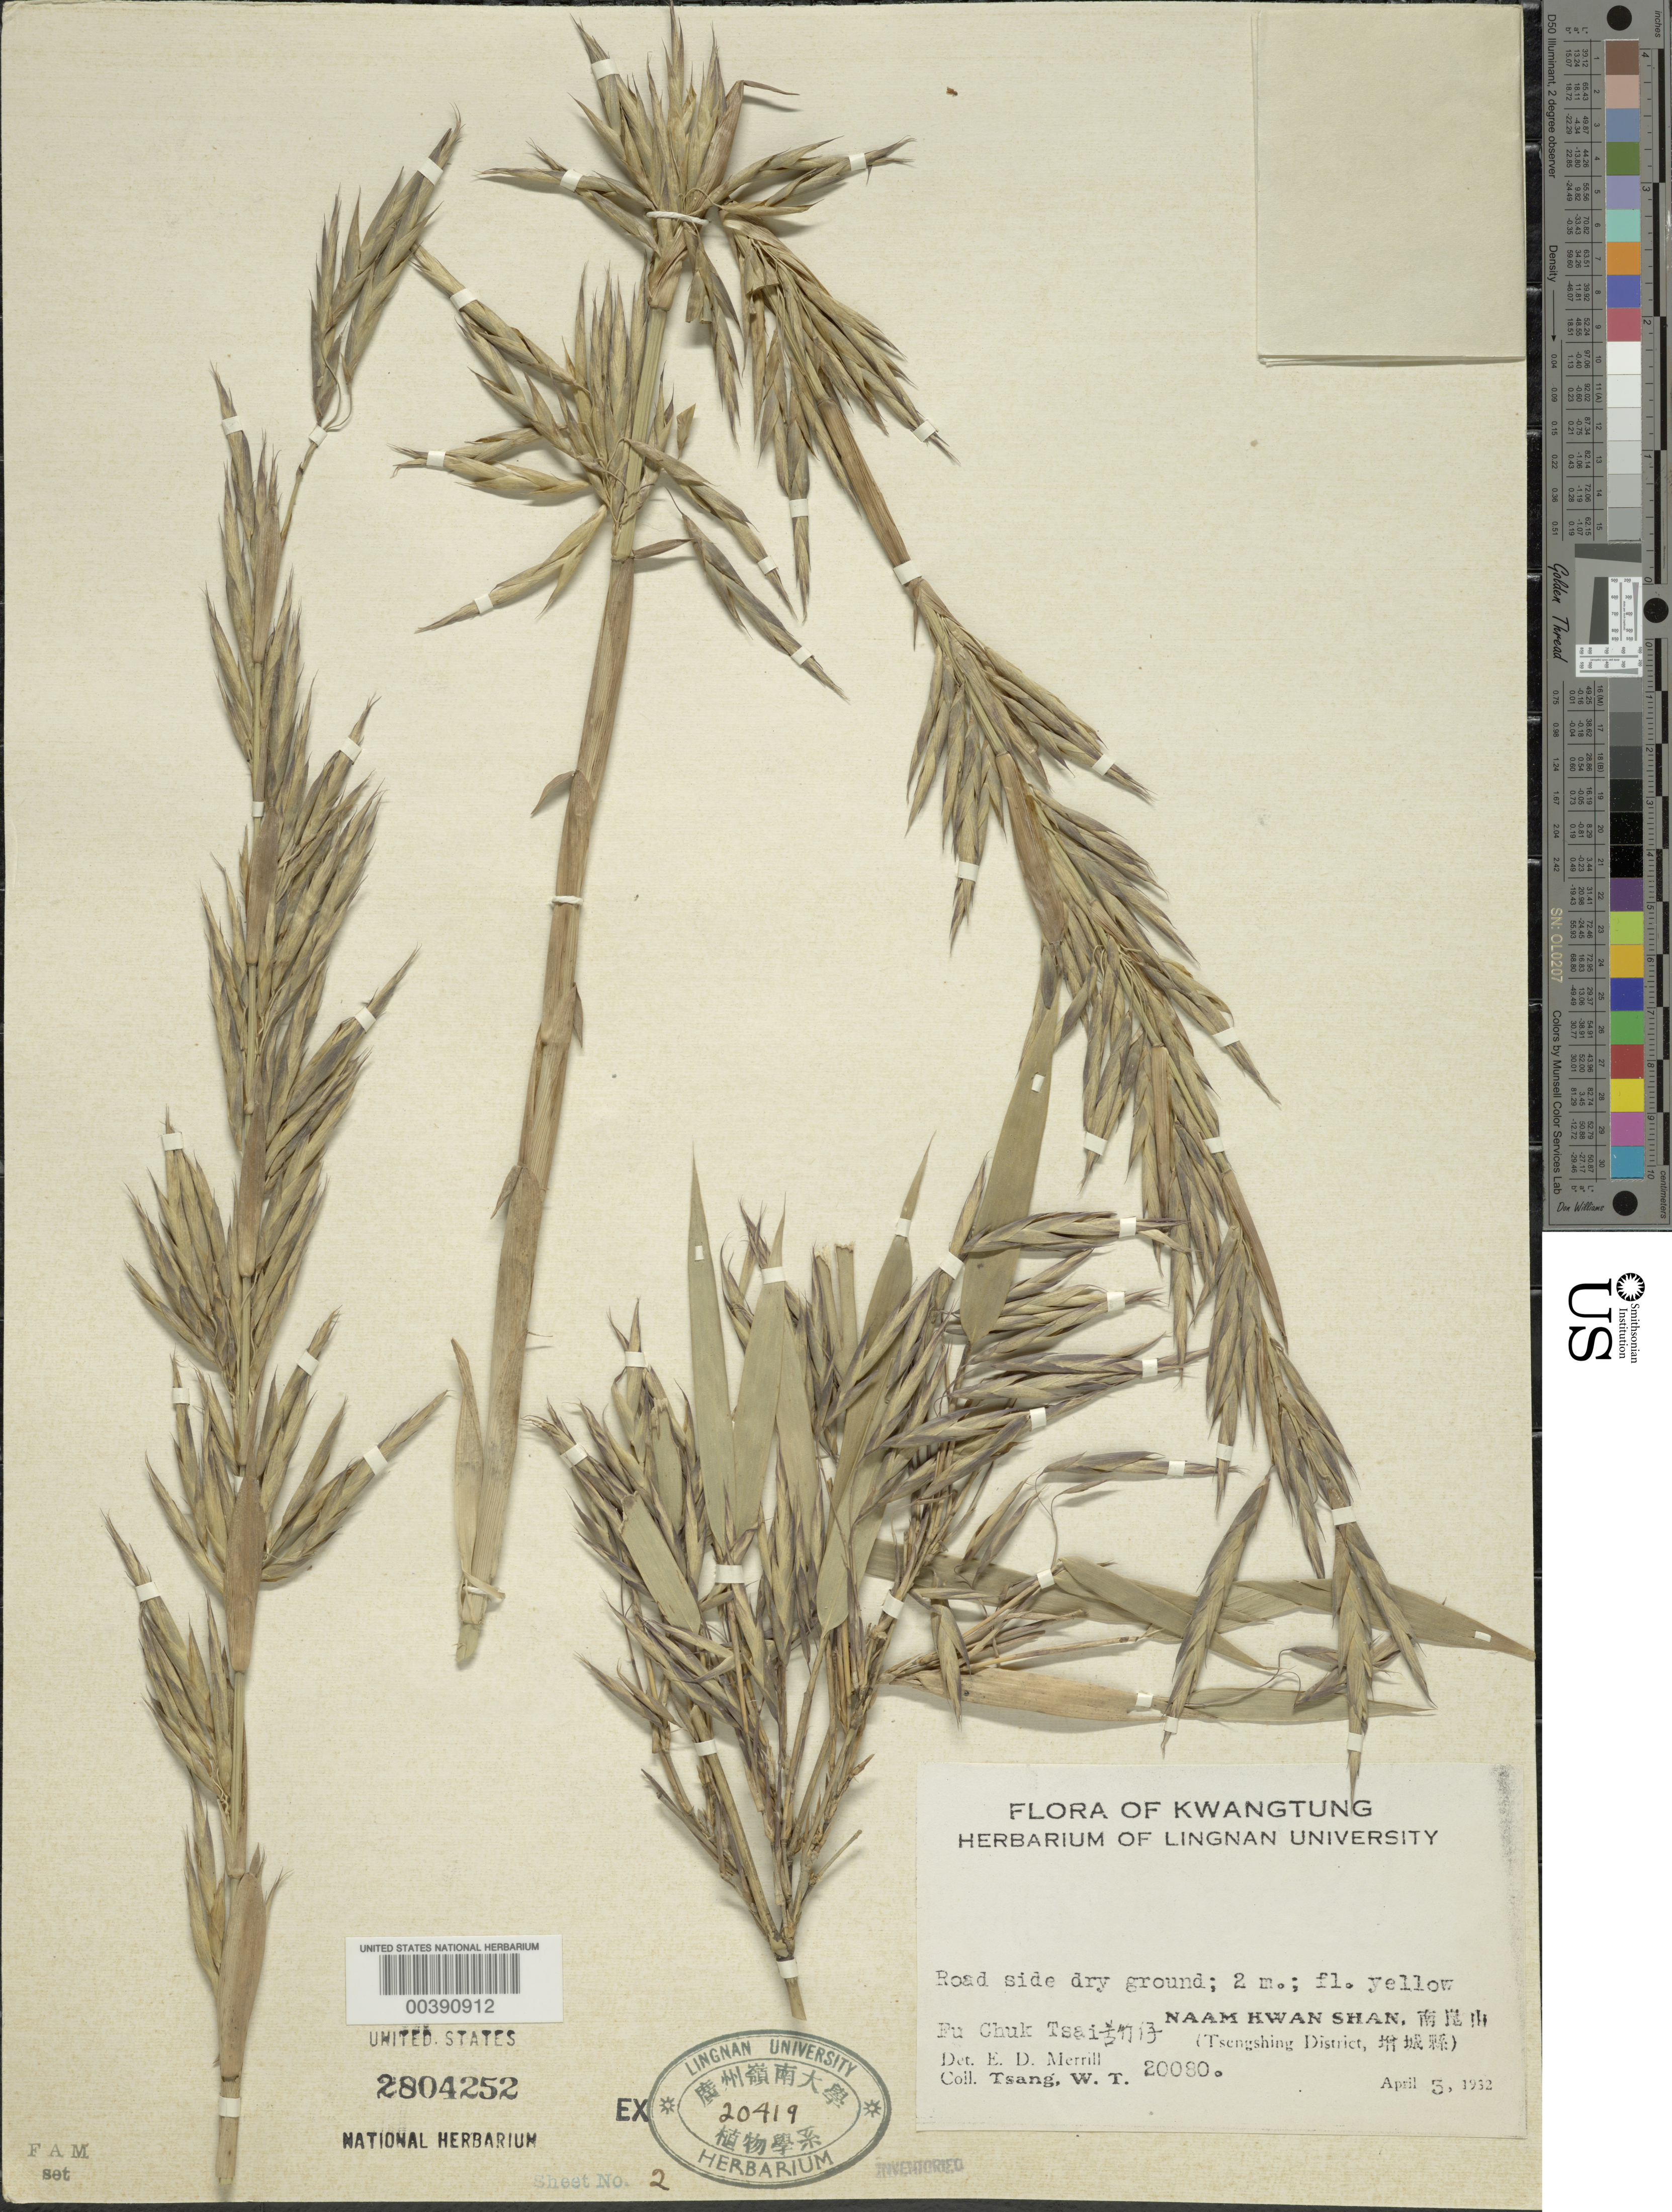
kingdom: Plantae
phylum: Tracheophyta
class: Liliopsida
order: Poales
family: Poaceae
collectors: W. T. Tsang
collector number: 20080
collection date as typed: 03 Apr 1932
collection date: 1932-04-03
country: China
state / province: Guangdong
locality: Naam kwan shan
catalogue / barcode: US 2804252